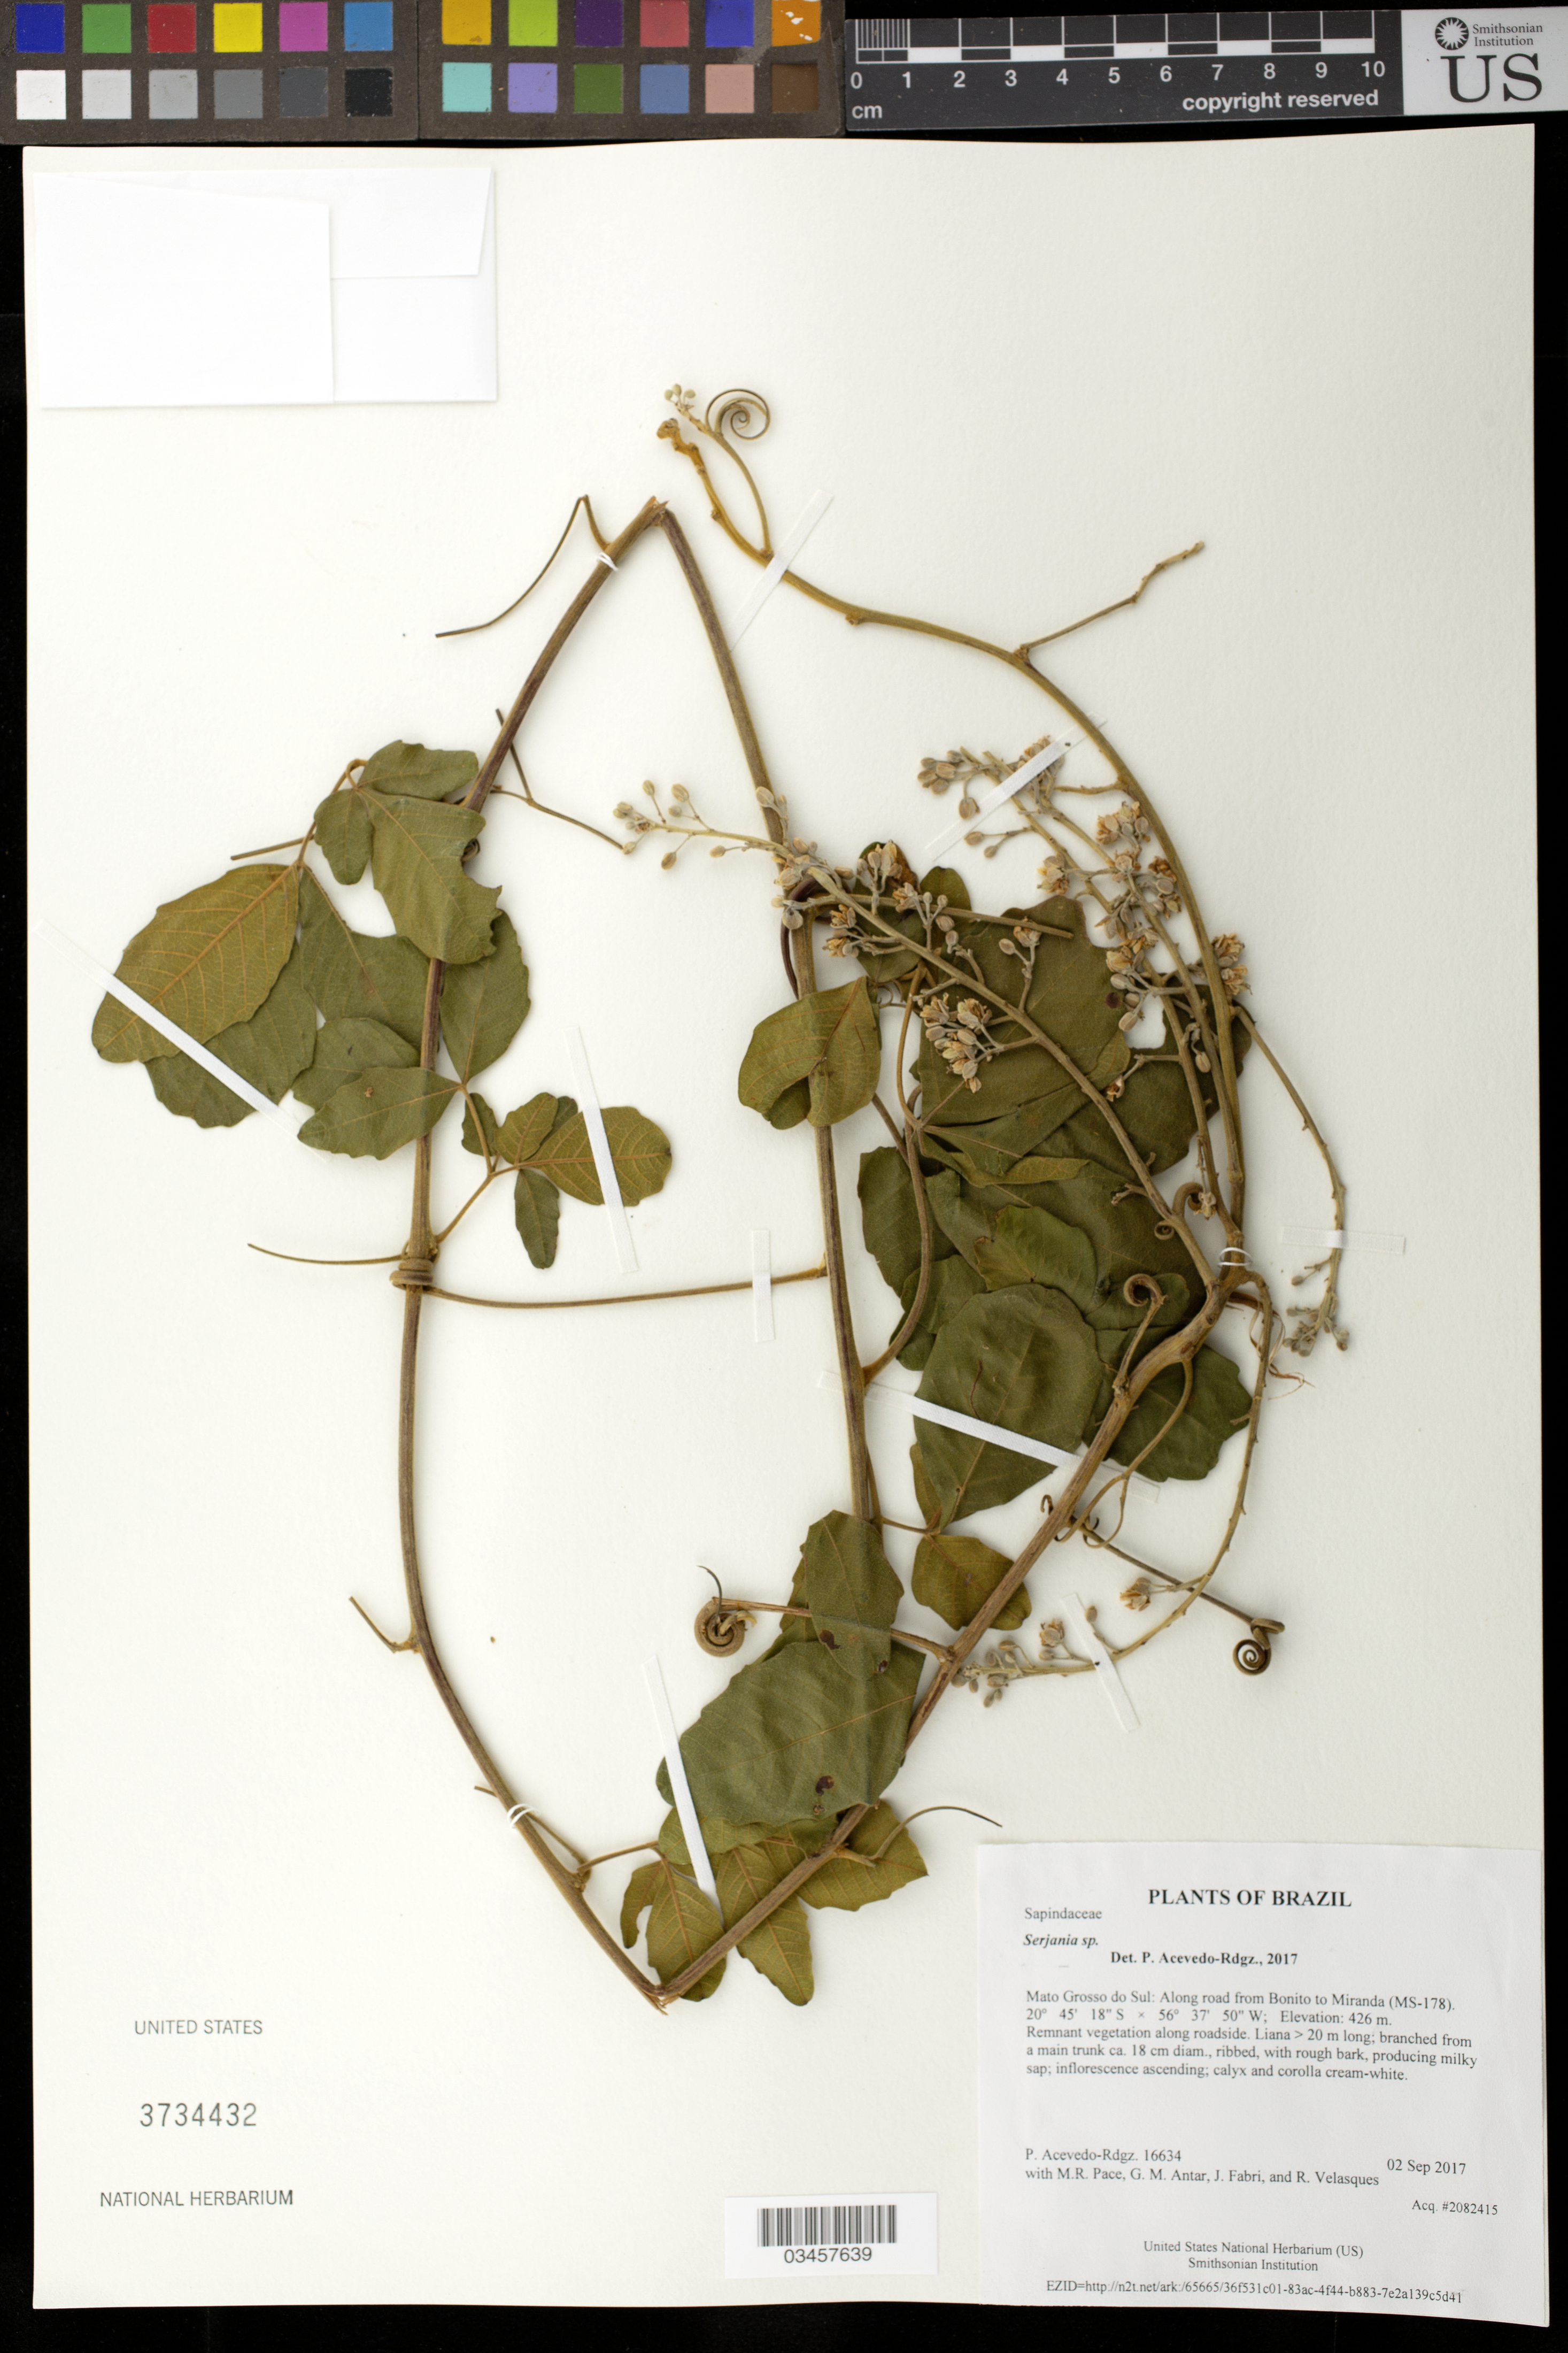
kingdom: Plantae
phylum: Tracheophyta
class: Magnoliopsida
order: Sapindales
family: Sapindaceae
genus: Serjania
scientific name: Serjania crassifolia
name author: Radlk.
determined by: Acevedo-Rodriguez, P., (US), Smithsonian Institution - National Museum of Natural History (UNITED STATES)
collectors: P. Acevedo-Rodr., M. R. Pace, G. M. Antar, J. Fabri & R. Velasques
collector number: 16634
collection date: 2017-09-02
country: Brazil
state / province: Mato Grosso do Sul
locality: Along road from Bonito to Miranda (MS-178)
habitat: Remnant vegetation along roadside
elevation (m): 426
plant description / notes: US, NY, K, RB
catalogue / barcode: US 3734432